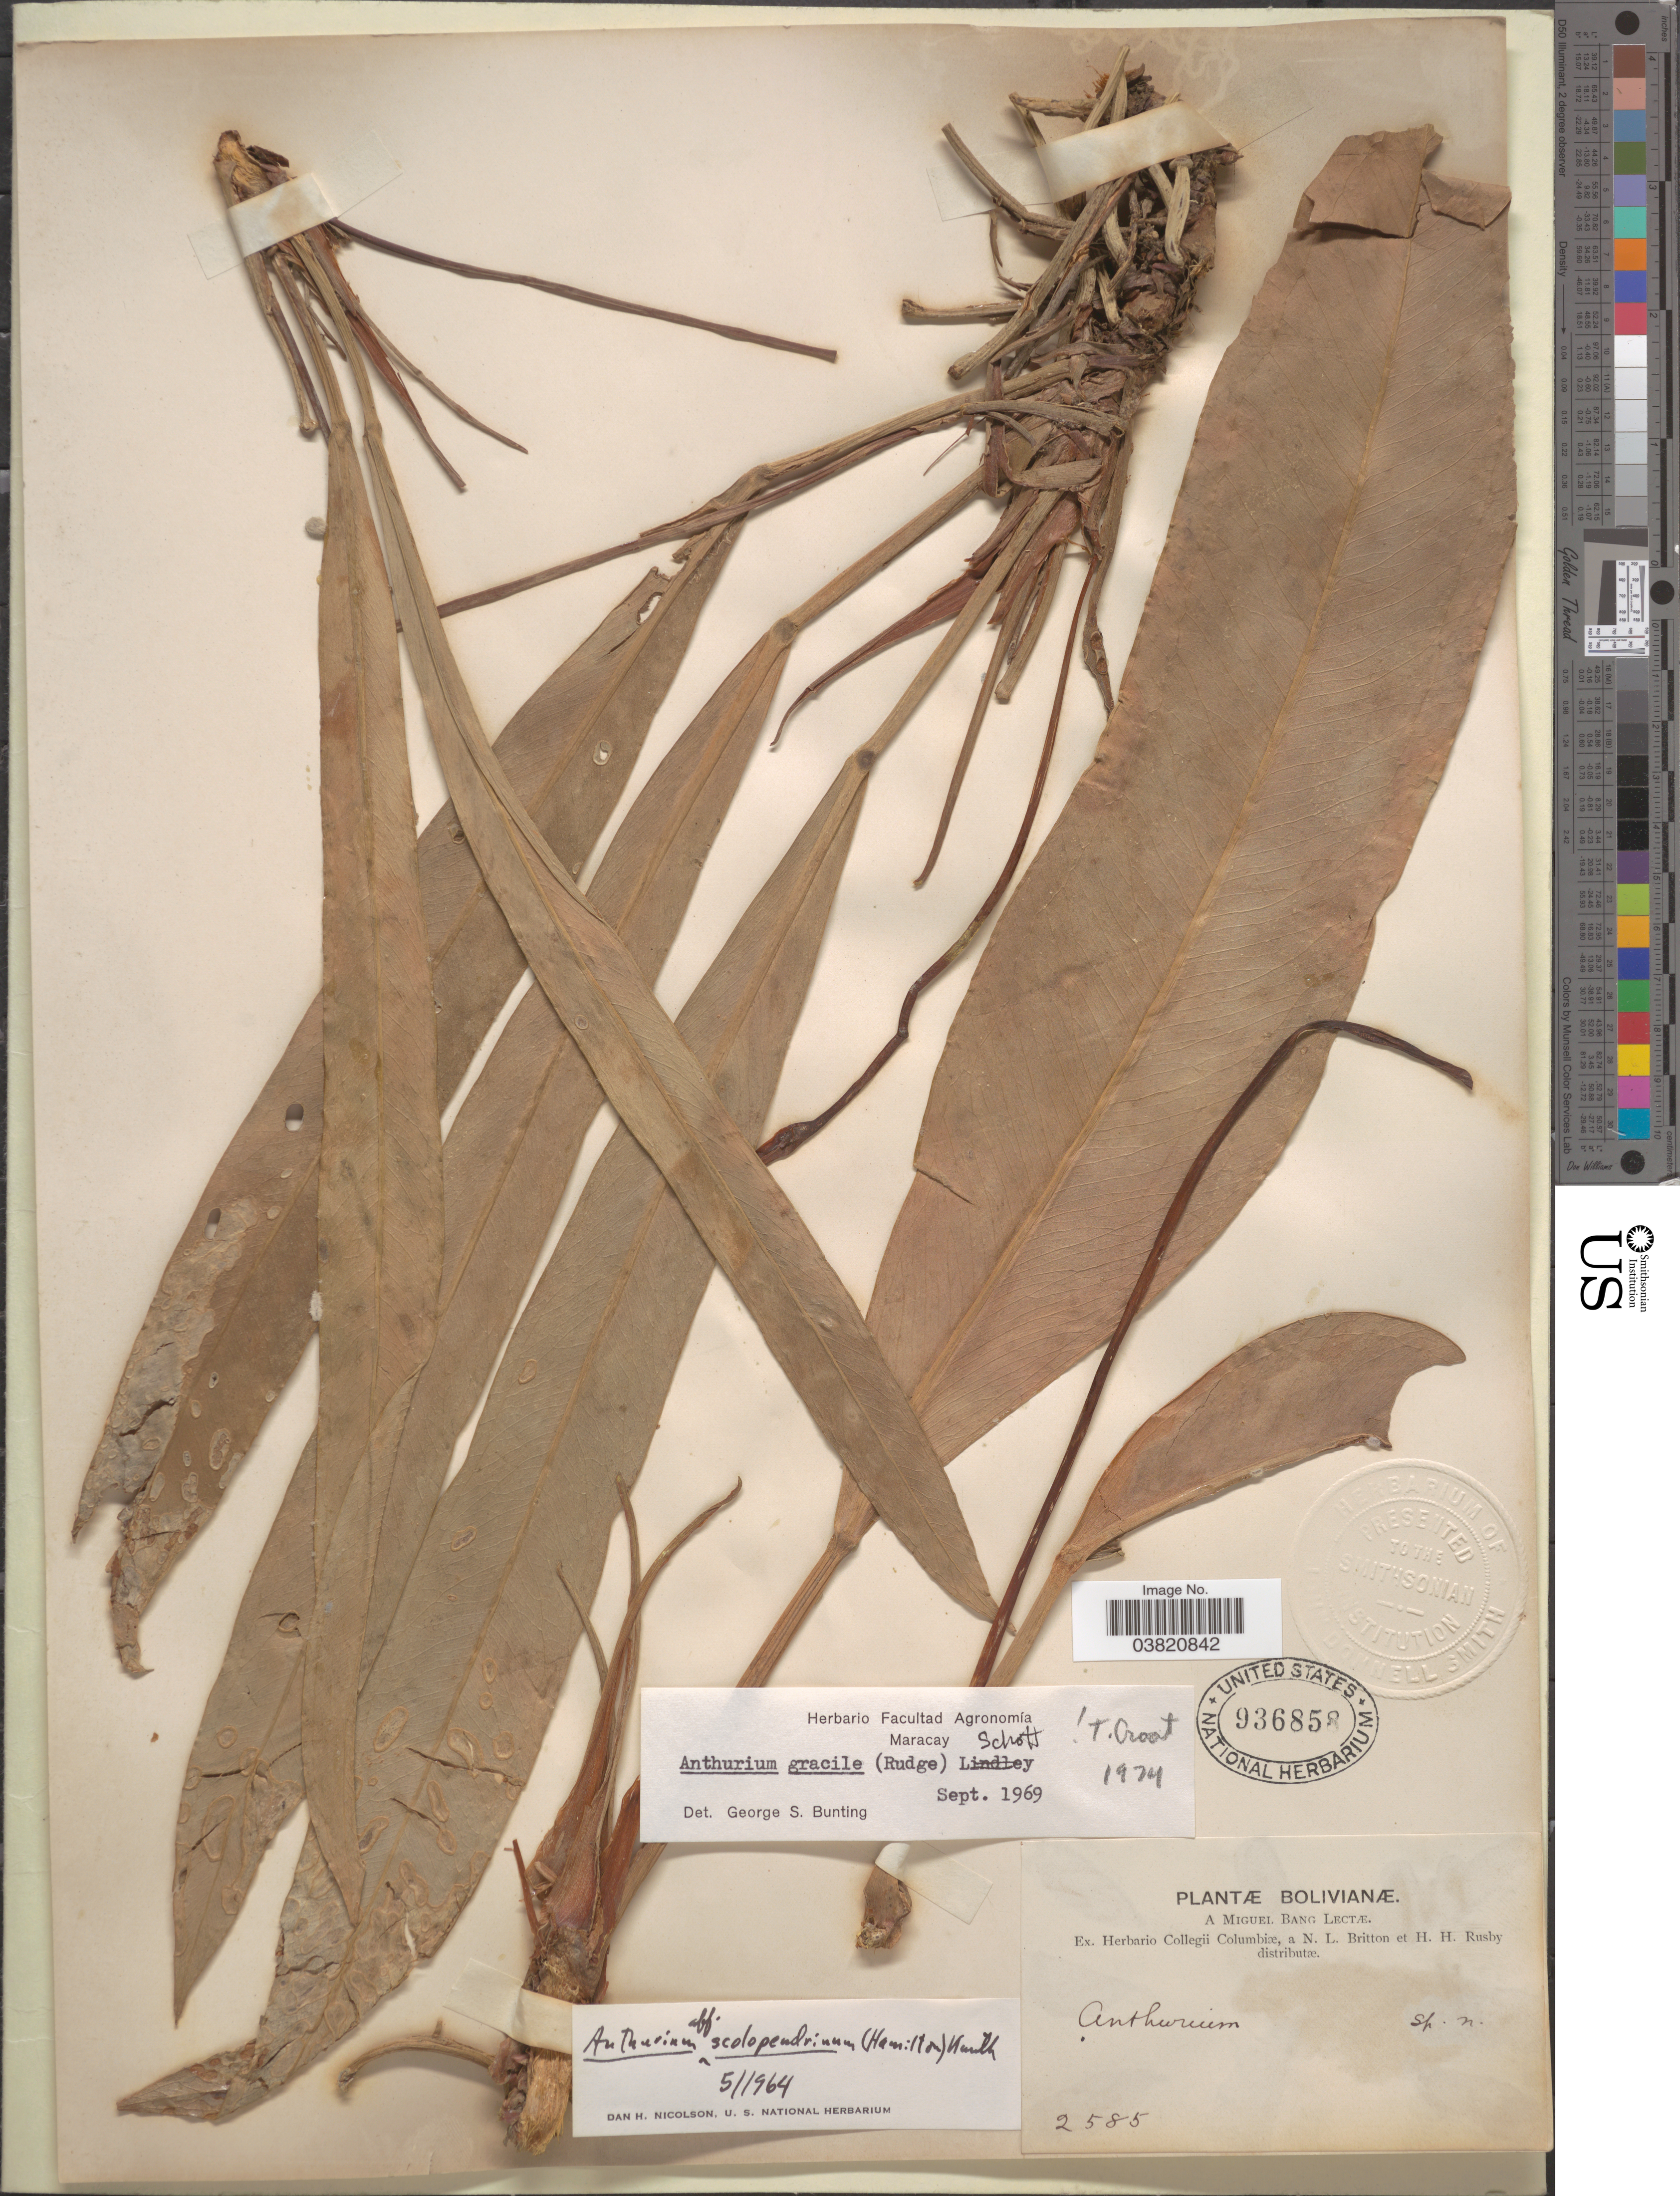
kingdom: Plantae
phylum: Tracheophyta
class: Liliopsida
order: Alismatales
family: Araceae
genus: Anthurium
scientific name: Anthurium gracile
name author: (Rudge) Schott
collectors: M. Bang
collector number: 2585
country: Bolivia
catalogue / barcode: US 936858